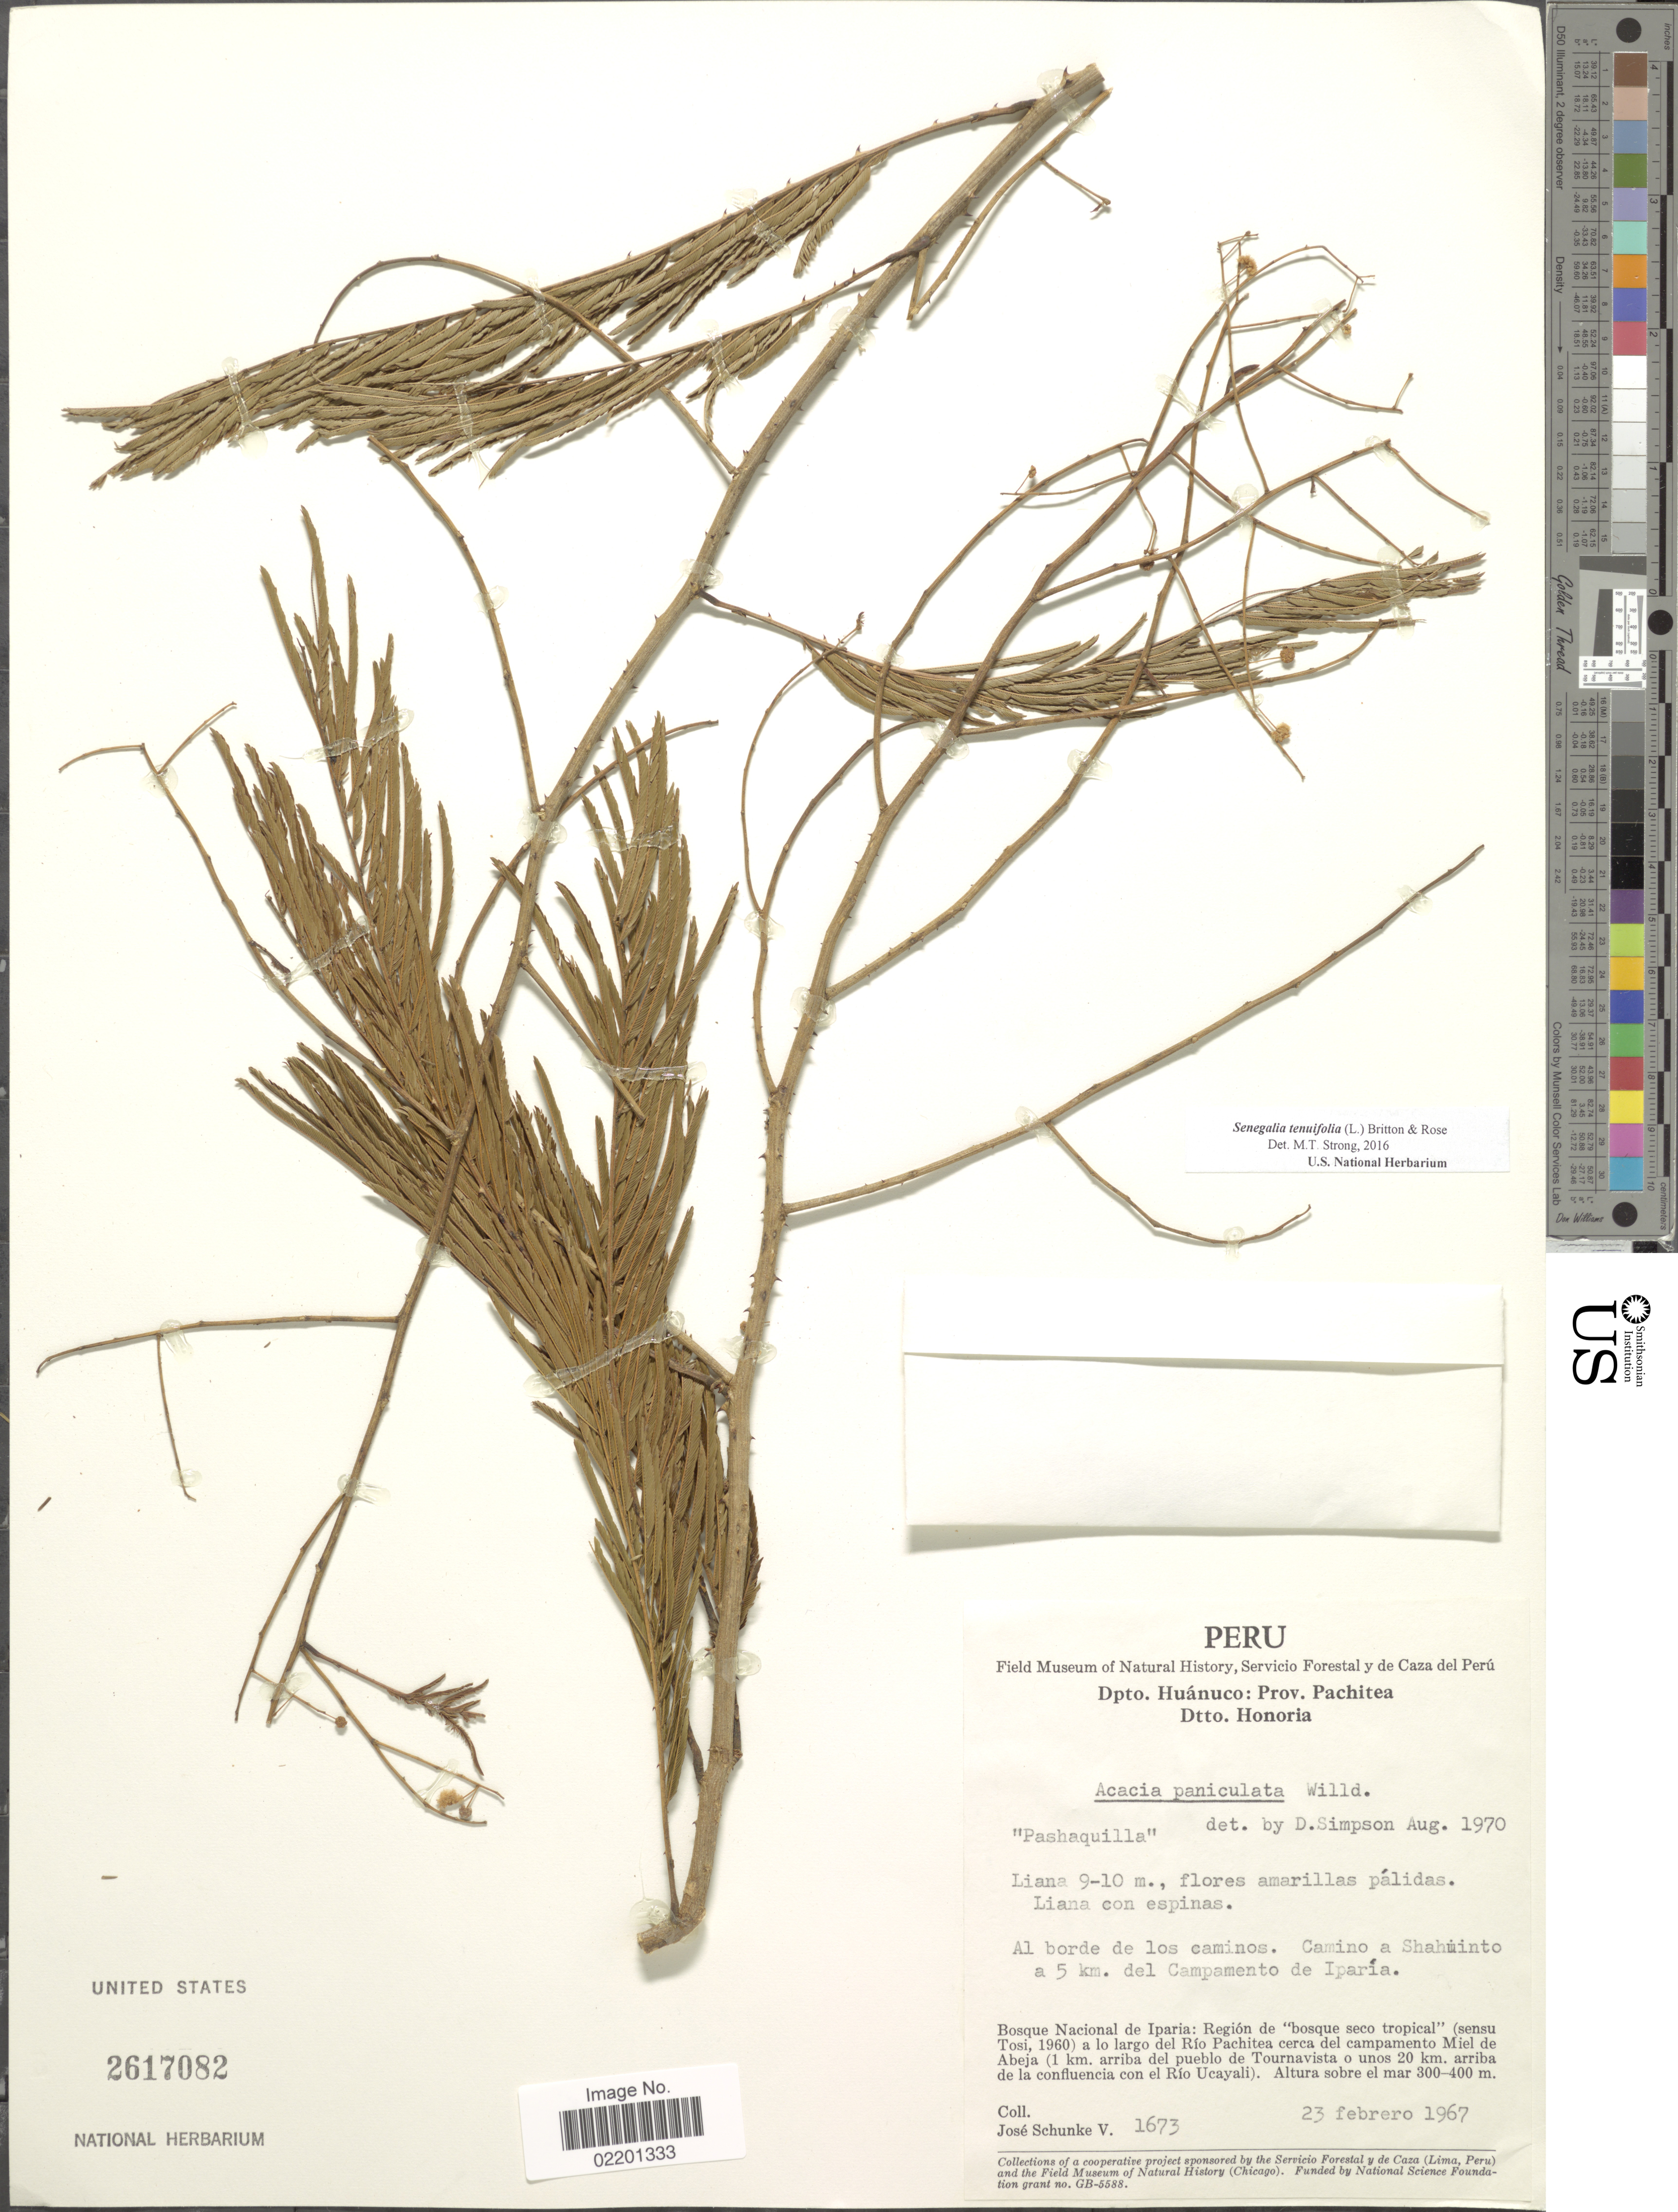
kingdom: Plantae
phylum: Tracheophyta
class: Magnoliopsida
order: Fabales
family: Fabaceae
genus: Senegalia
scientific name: Senegalia tenuifolia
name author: (L.) Britton & Rose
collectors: J. Schunke Vigo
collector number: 1673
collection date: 1967-02-23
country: Peru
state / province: Huánuco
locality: Dpto. Huanuco: Prov. Pachitea, Dtto. Honoria, Camino a Shahuinto a 5 km. del Campamento de Ipari, Bosque Nacional de Iparia: Region de bosque seco tropical( sensu Tosi 1960) a lo largo del Rio Pachitea cerca del campamento Mielde Abeja (1 km arriba del pueblo de Tournavista o unos km. arriba de la confluencia con el Rio Ucayali)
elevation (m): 300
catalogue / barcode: US 2617082